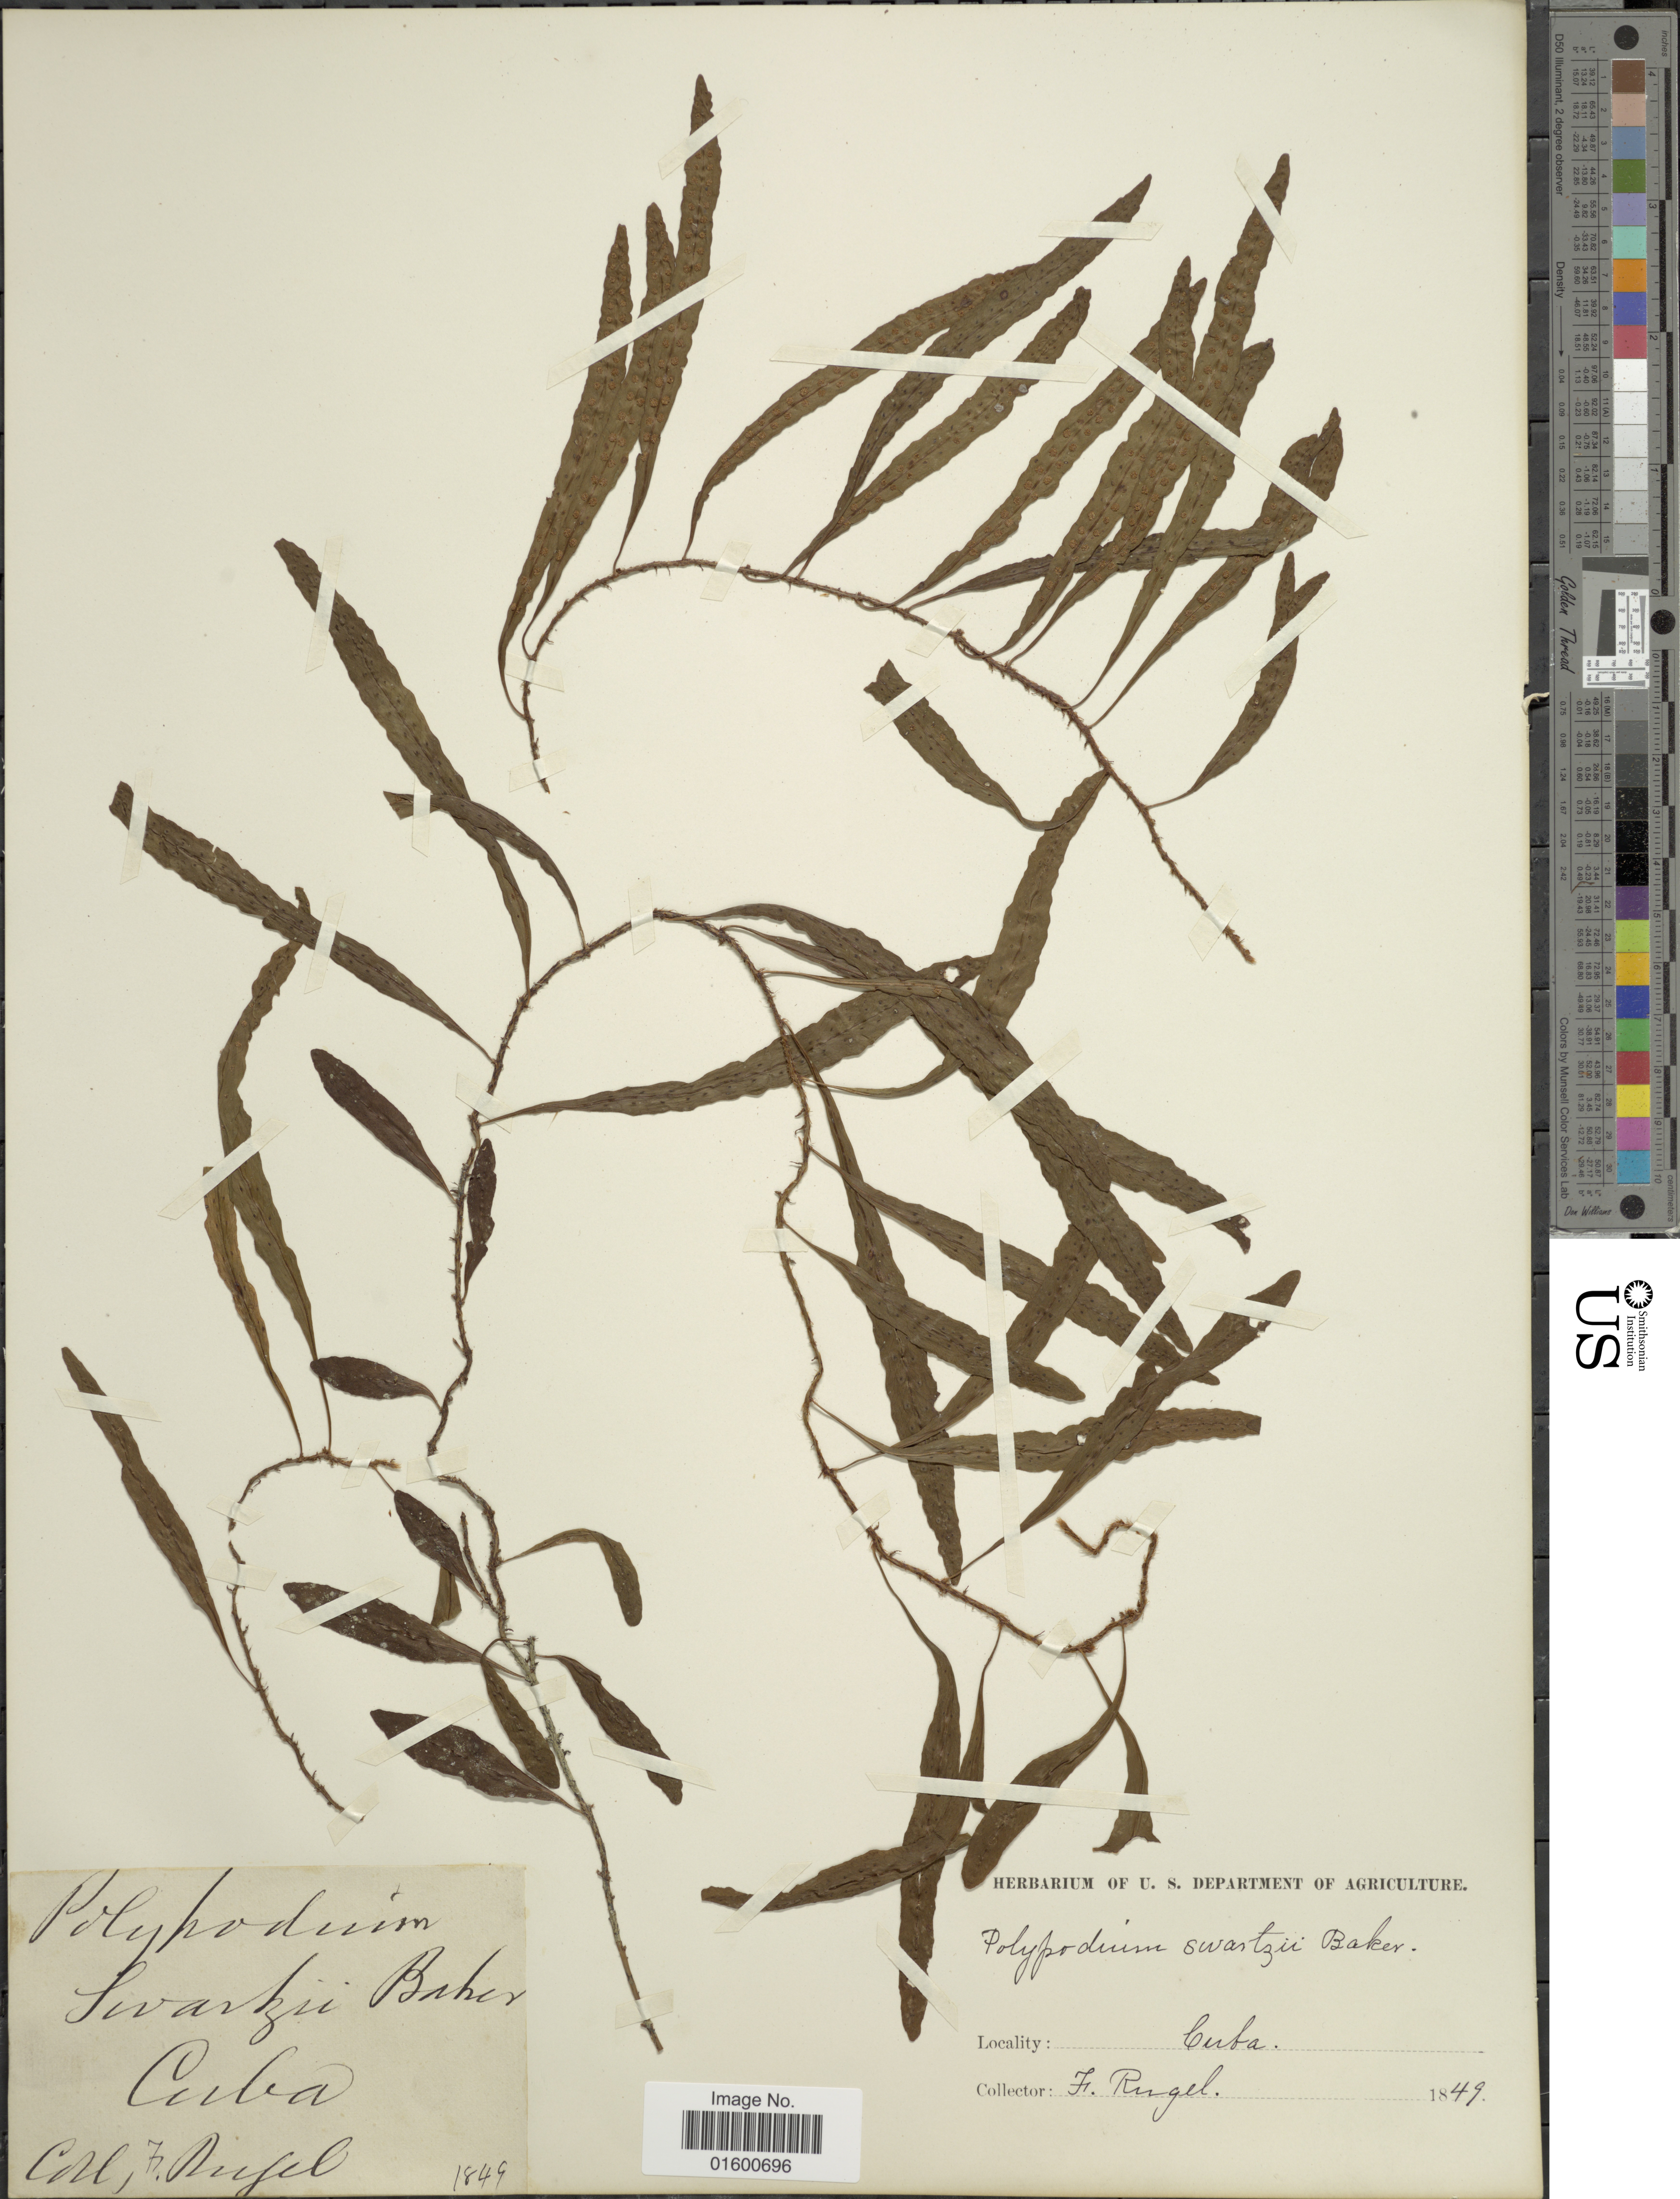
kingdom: Plantae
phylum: Tracheophyta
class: Polypodiopsida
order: Polypodiales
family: Polypodiaceae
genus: Microgramma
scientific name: Microgramma heterophylla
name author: (L.) Wherry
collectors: F. Rugel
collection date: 1849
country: Cuba